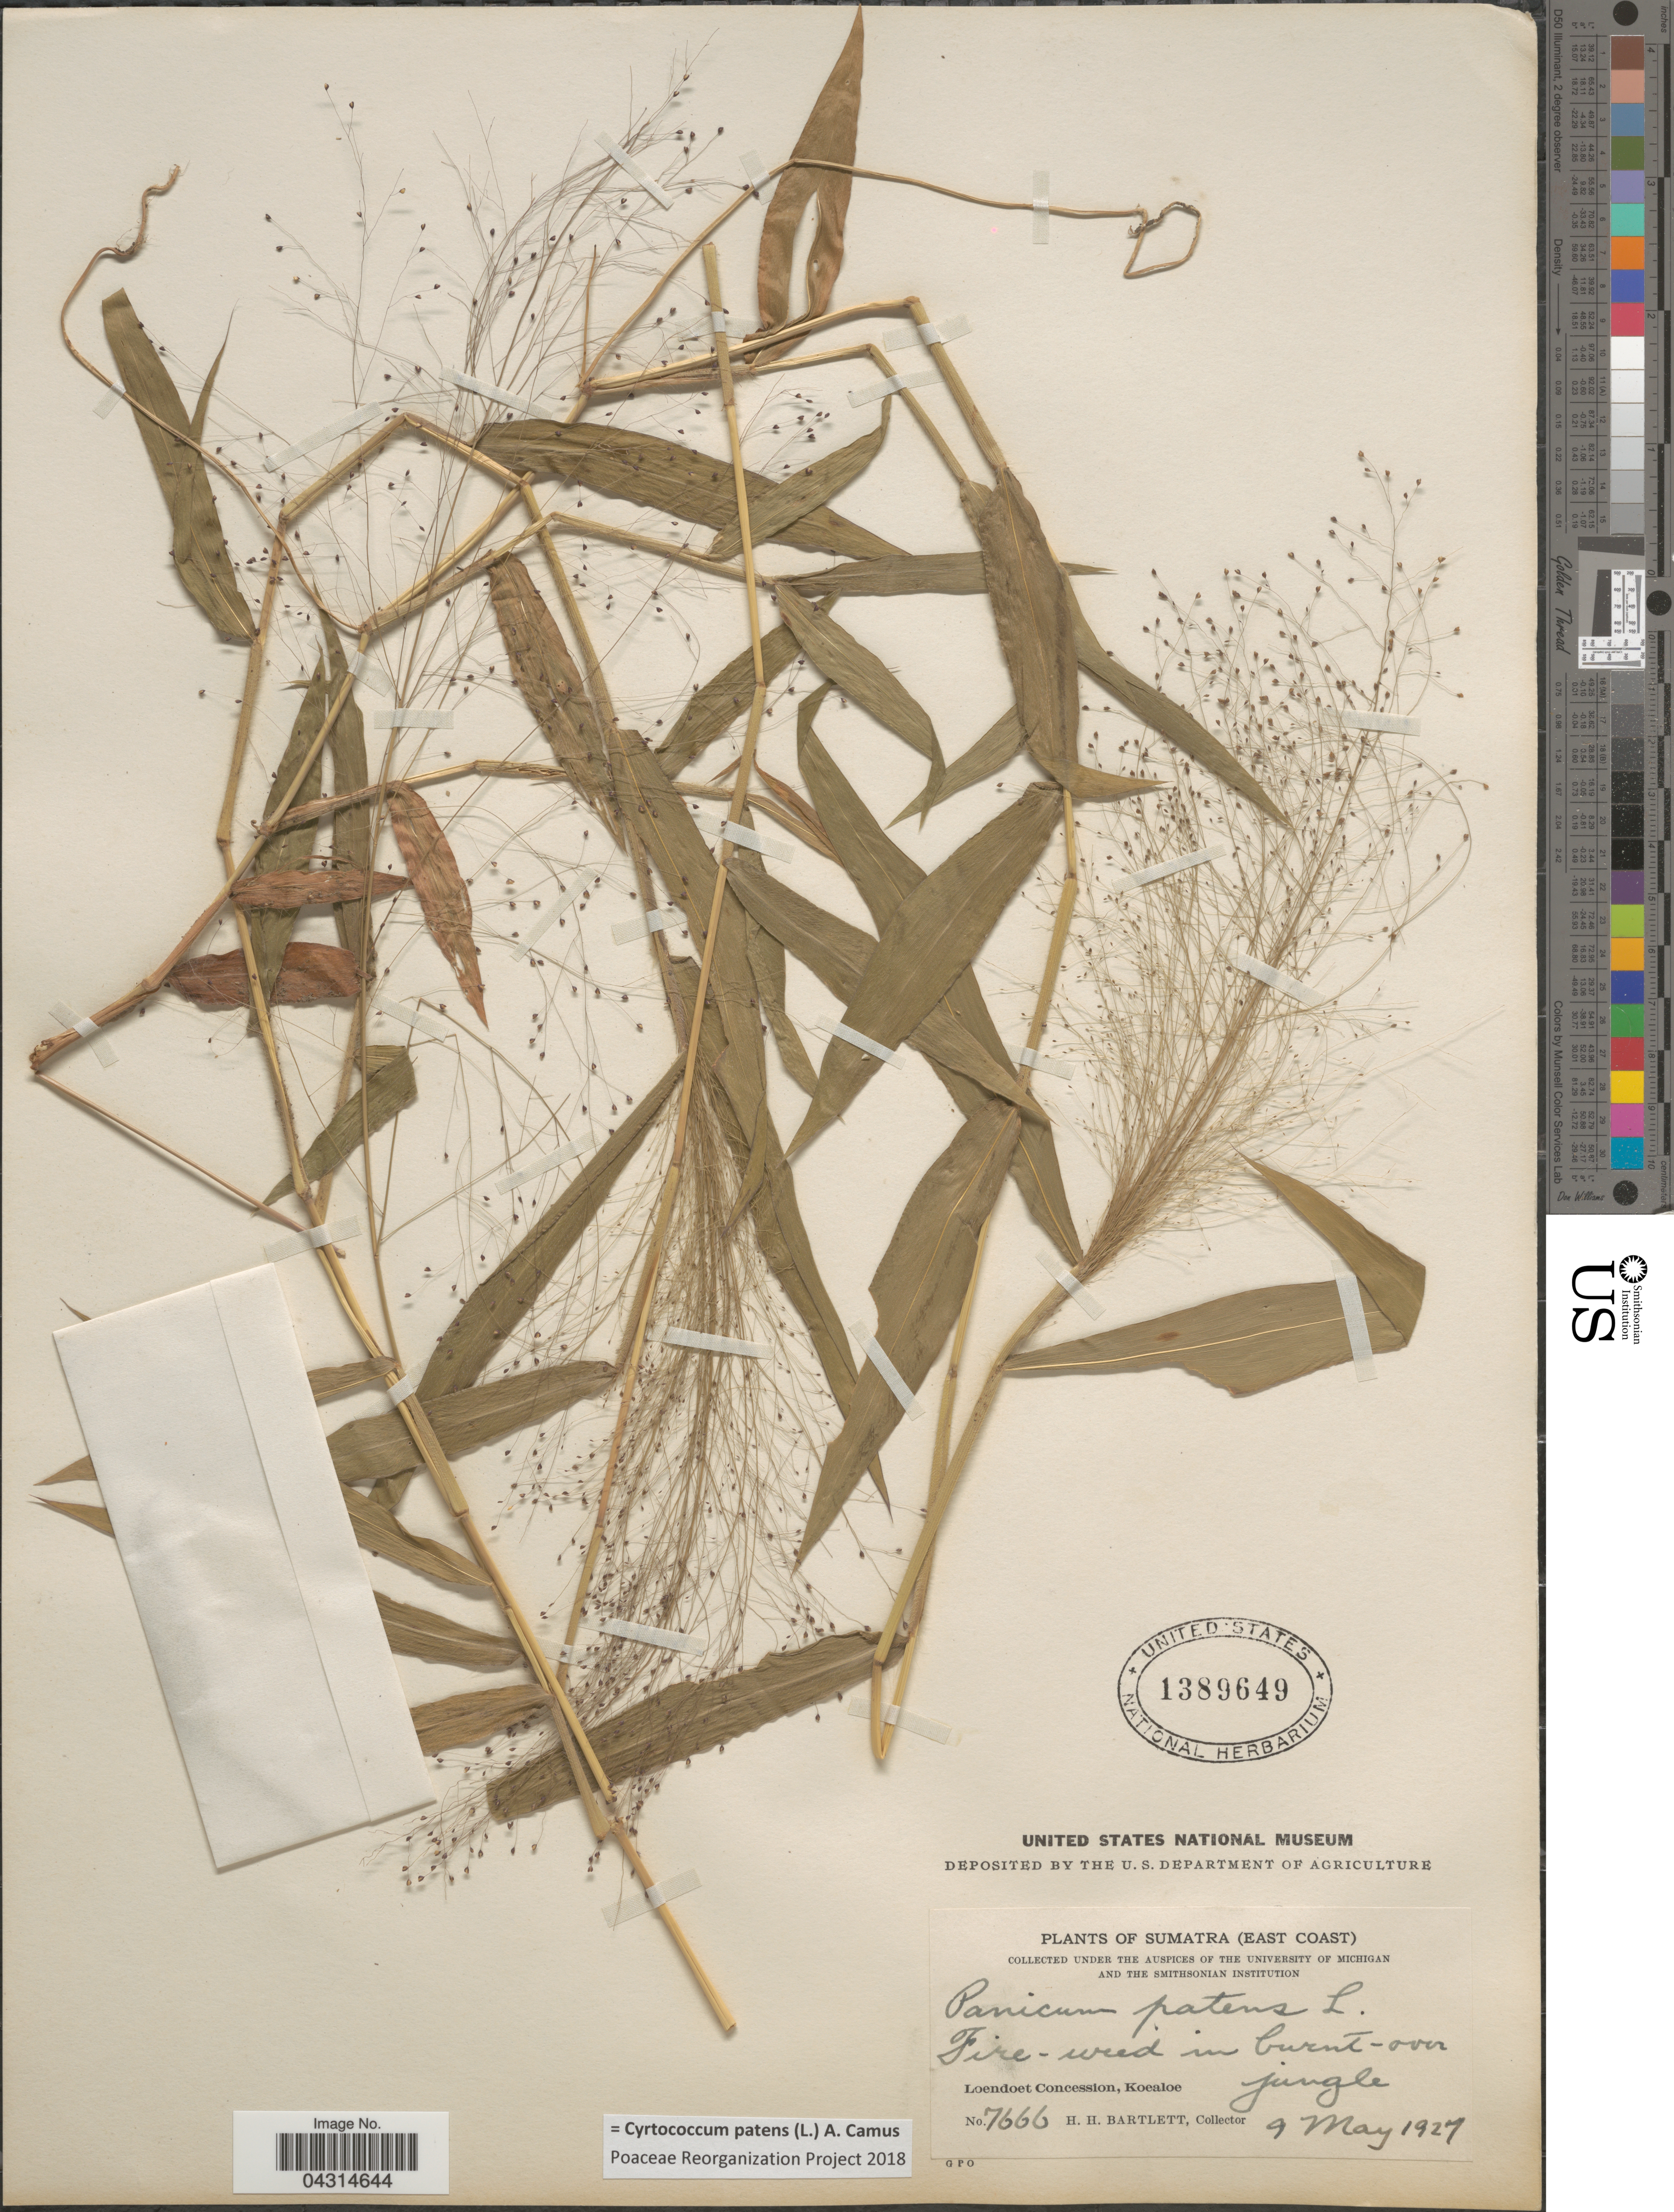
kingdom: Plantae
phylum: Tracheophyta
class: Liliopsida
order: Poales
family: Poaceae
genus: Cyrtococcum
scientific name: Cyrtococcum patens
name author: (L.) A. Camus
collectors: H. H. Bartlett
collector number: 7666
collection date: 1927-05-09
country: Indonesia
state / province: Sumatra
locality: (East Coast). Loendoet Concession, Koealoe.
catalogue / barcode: US 1389649